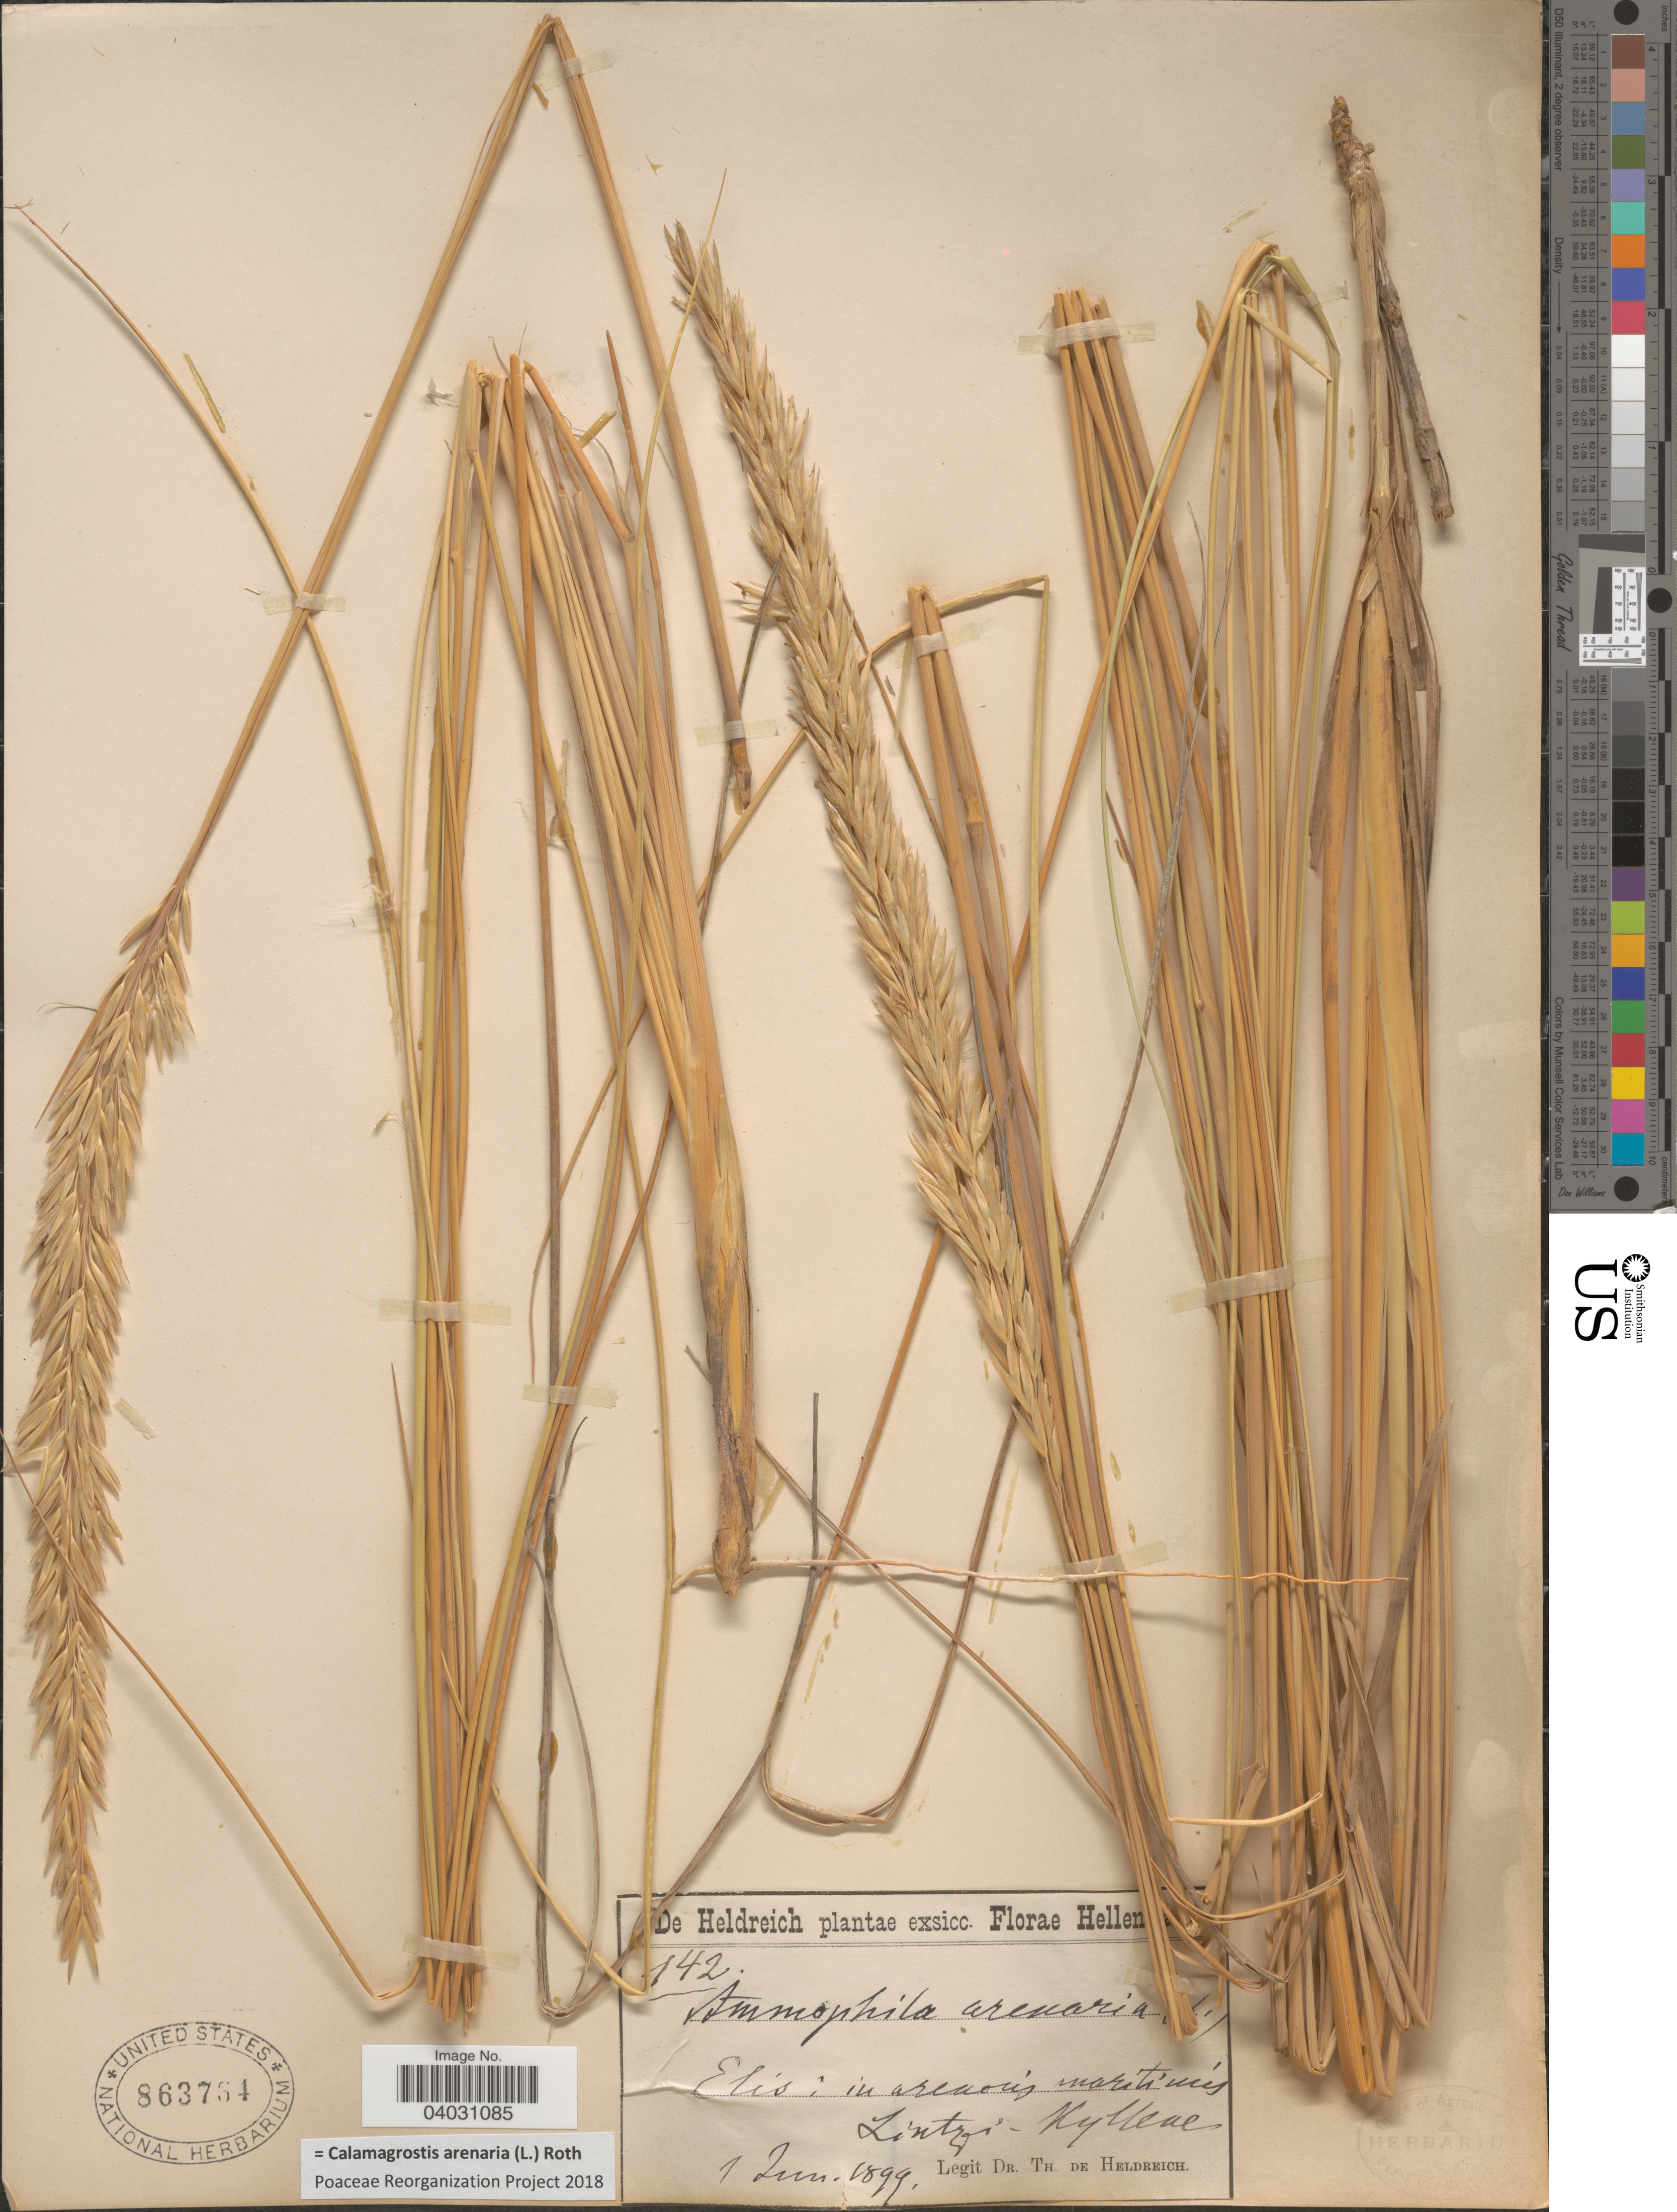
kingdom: Plantae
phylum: Tracheophyta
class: Liliopsida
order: Poales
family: Poaceae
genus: Calamagrostis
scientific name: Calamagrostis arenaria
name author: (L.) Roth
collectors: T. De Heldreich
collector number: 142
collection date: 1899-06-01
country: Greece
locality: Hellen [illegible text]. Elis: in arenosis maritimis. Lintzi - Kyllene.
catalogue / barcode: US 863764